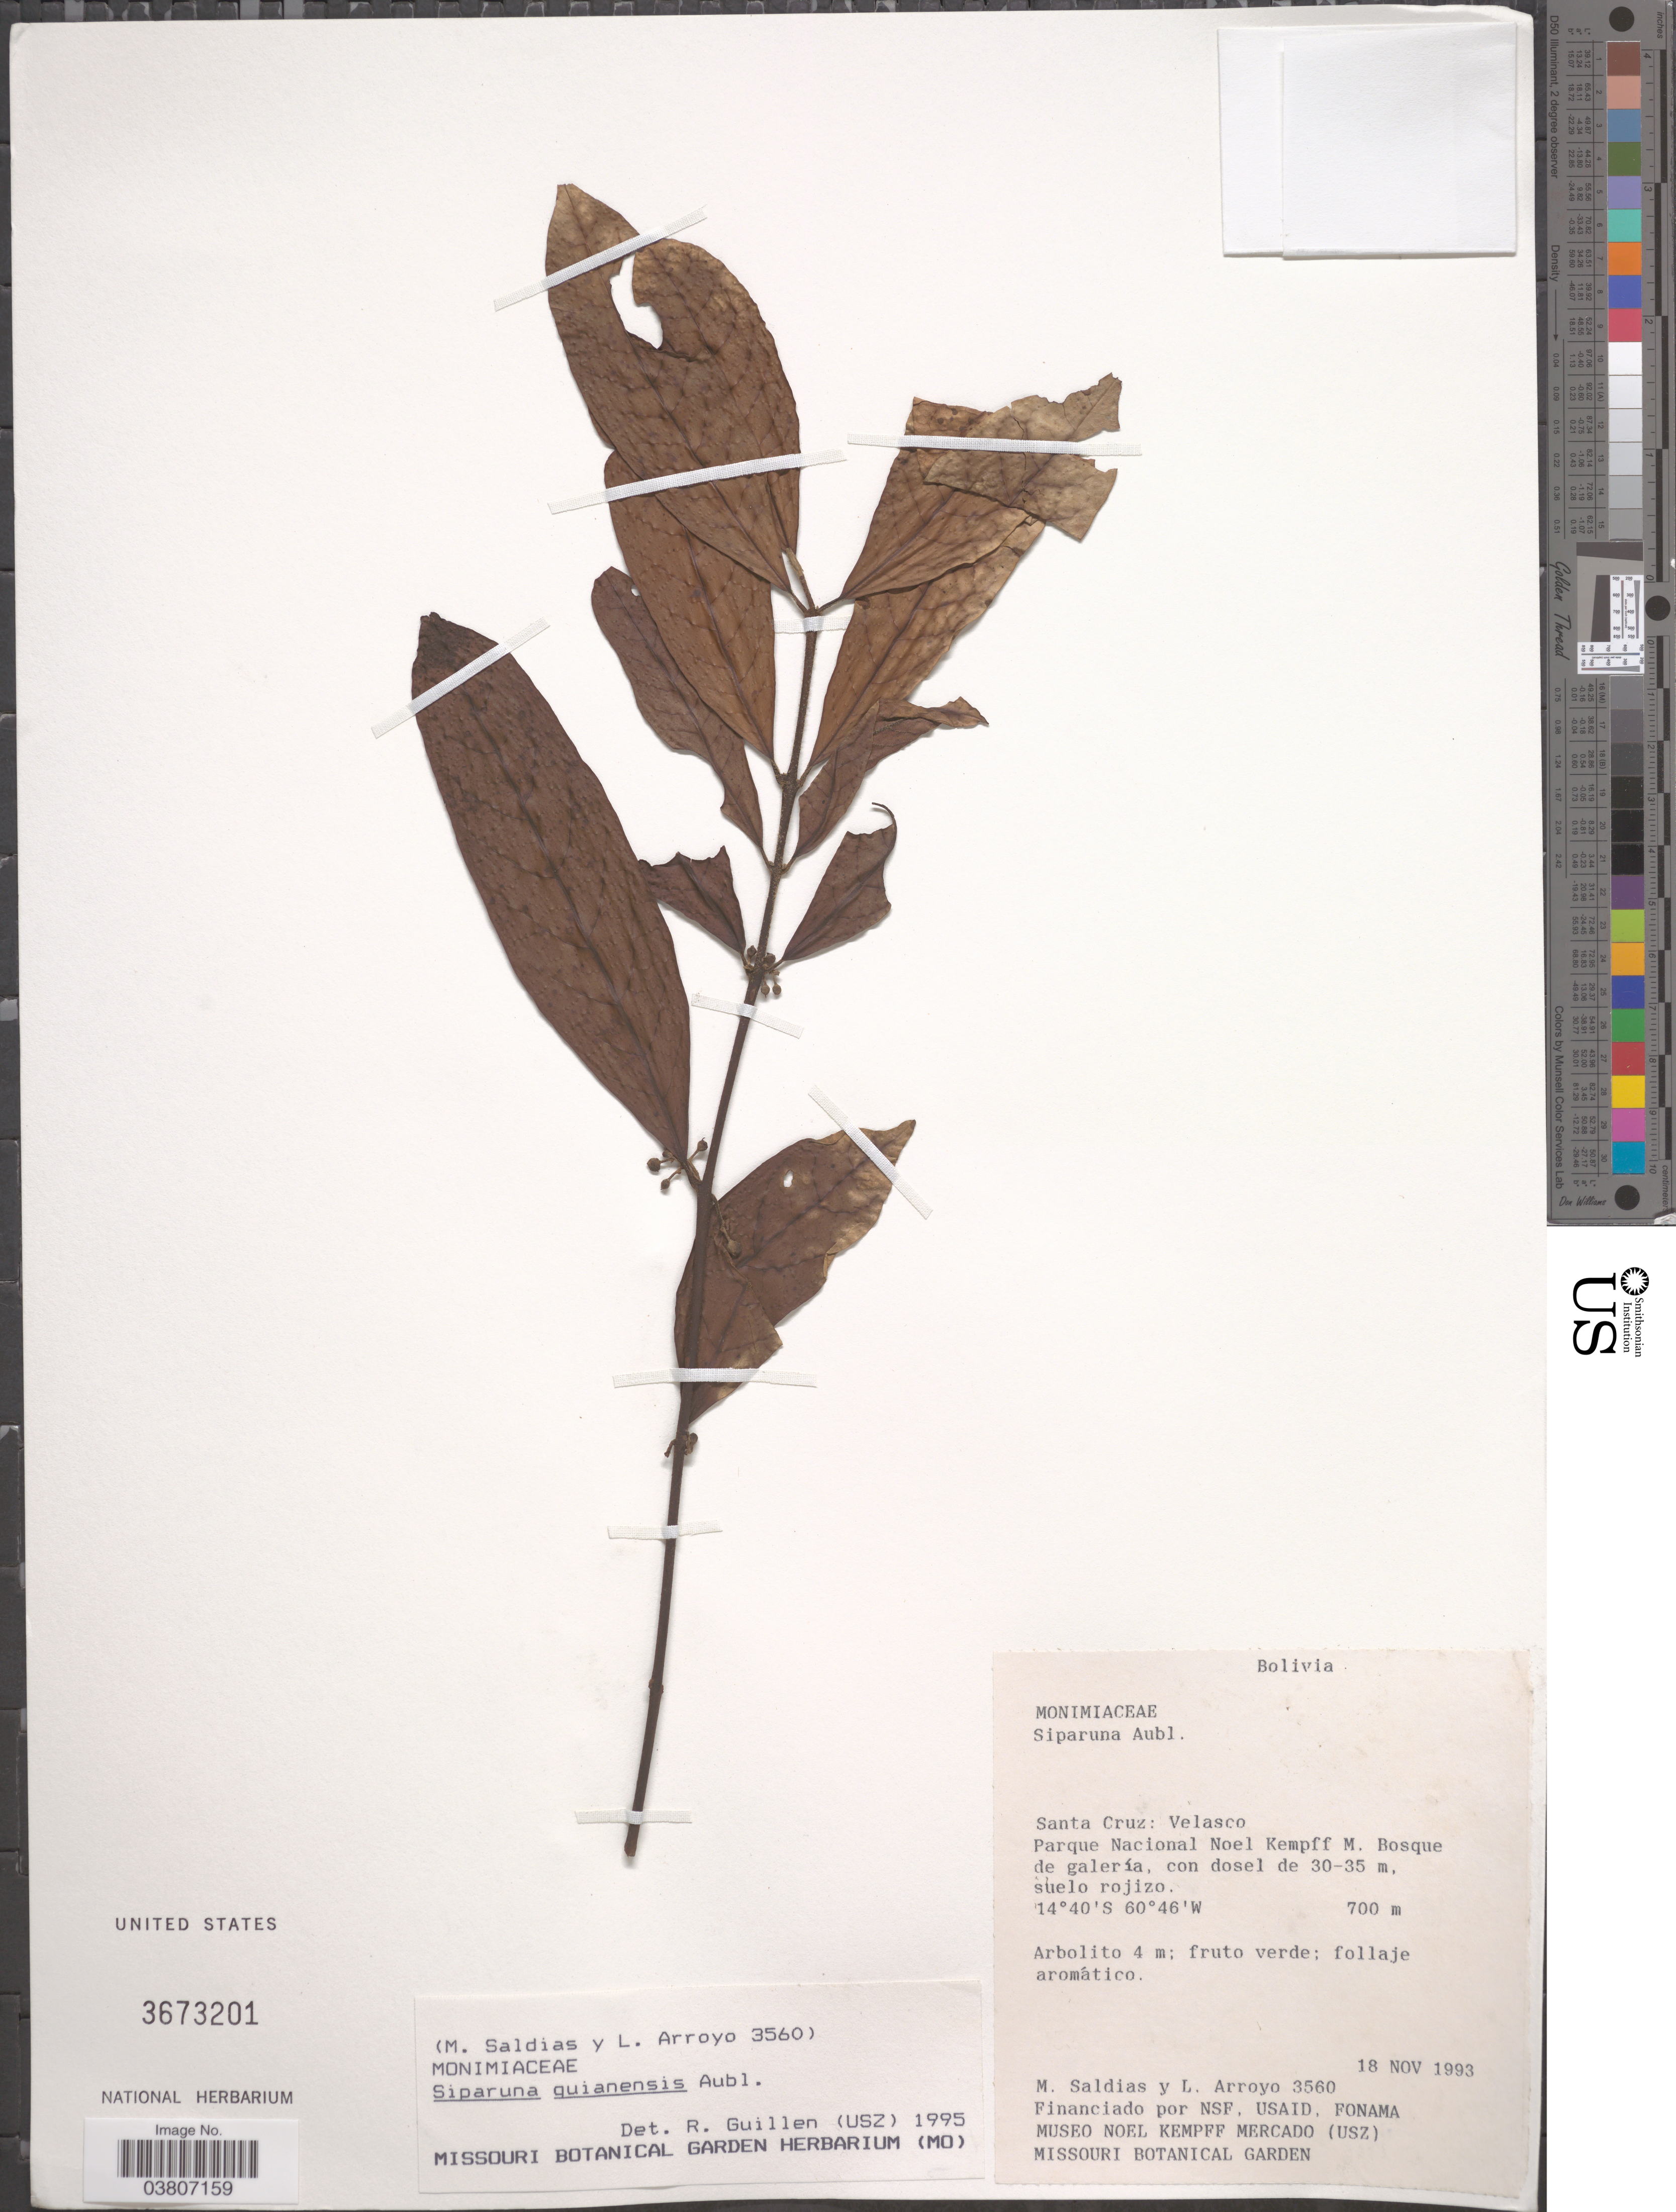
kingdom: Plantae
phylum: Tracheophyta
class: Magnoliopsida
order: Laurales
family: Siparunaceae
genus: Siparuna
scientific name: Siparuna guianensis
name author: Aubl.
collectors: M. Saldias & L. Arroyo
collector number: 3560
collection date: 1993-11-18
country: Bolivia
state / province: Santa Cruz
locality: Velasco. Parque Nacional Noel Kempff M. Bosque de galería, con dosel de 30-35 m, suelo rojizo.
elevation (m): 700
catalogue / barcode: US 3673201